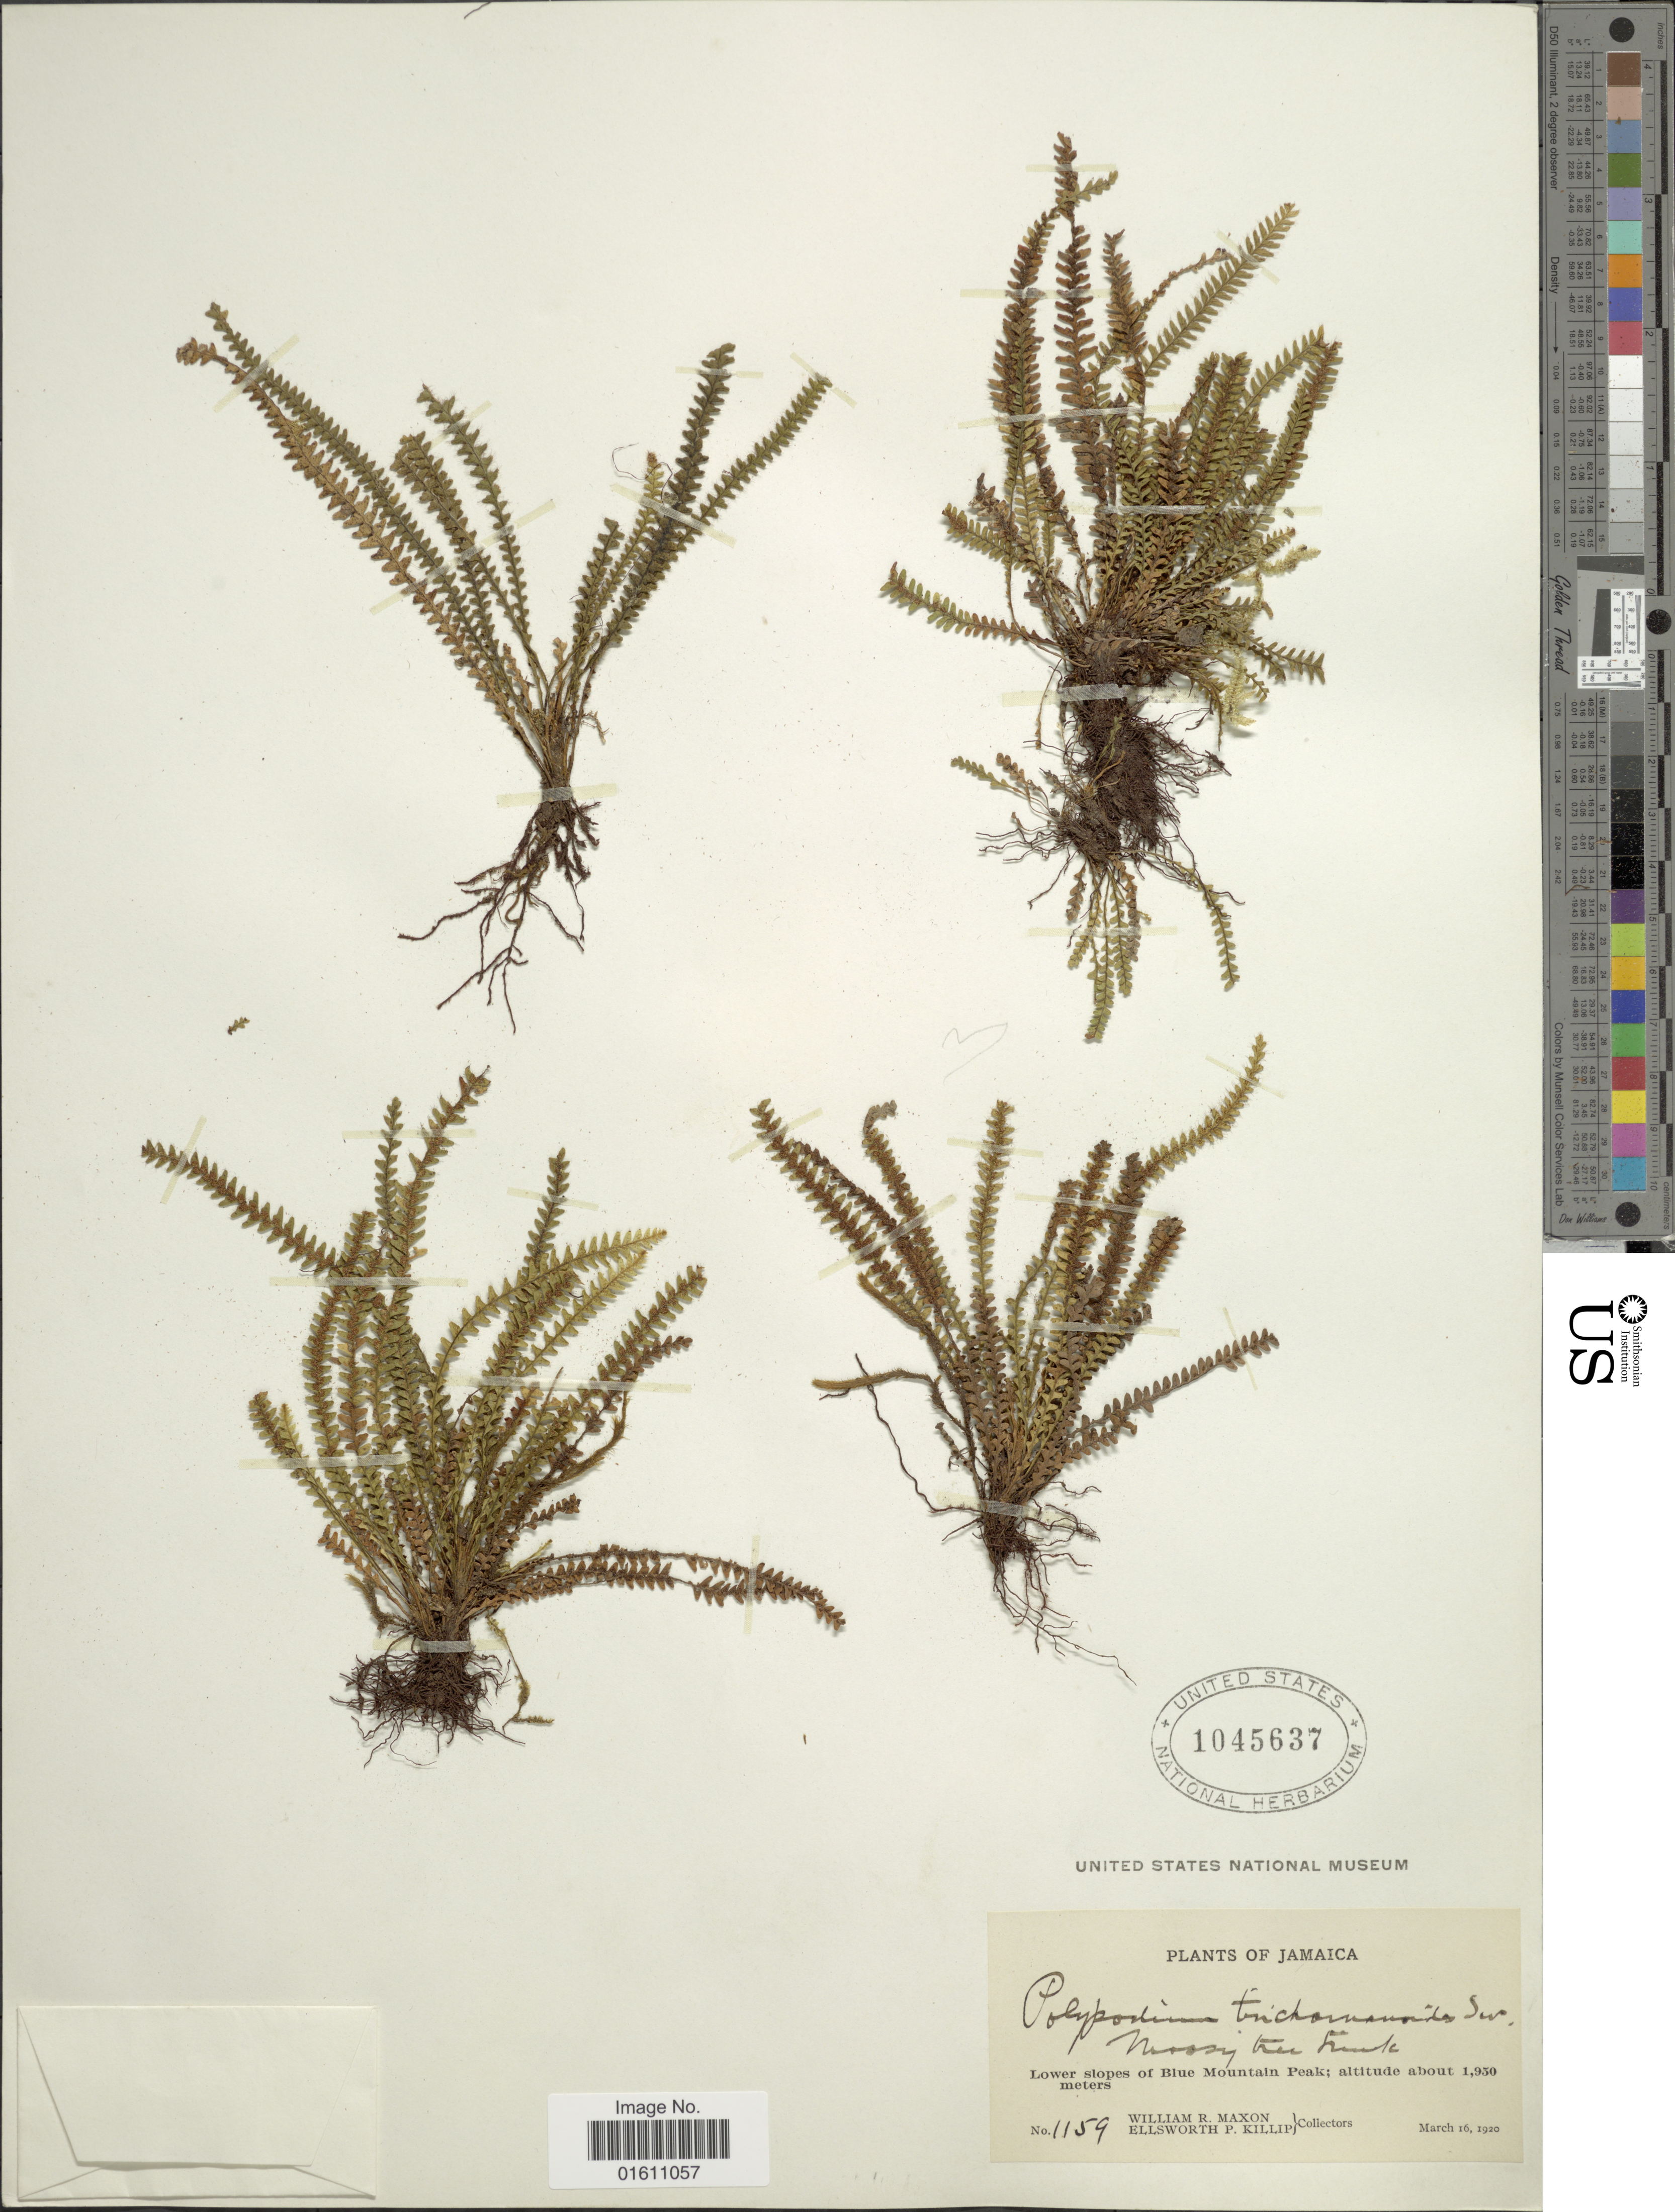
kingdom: Plantae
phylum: Tracheophyta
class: Polypodiopsida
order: Polypodiales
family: Polypodiaceae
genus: Moranopteris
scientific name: Moranopteris trichomanoides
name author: (Sw.) R. Y. Hirai & J. Prado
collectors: W. R. Maxon & E. P. Killip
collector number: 1159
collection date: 1920-03-16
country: Jamaica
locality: Lower slopes of Blue Mountain Peak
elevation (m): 1950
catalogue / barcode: US 1045637